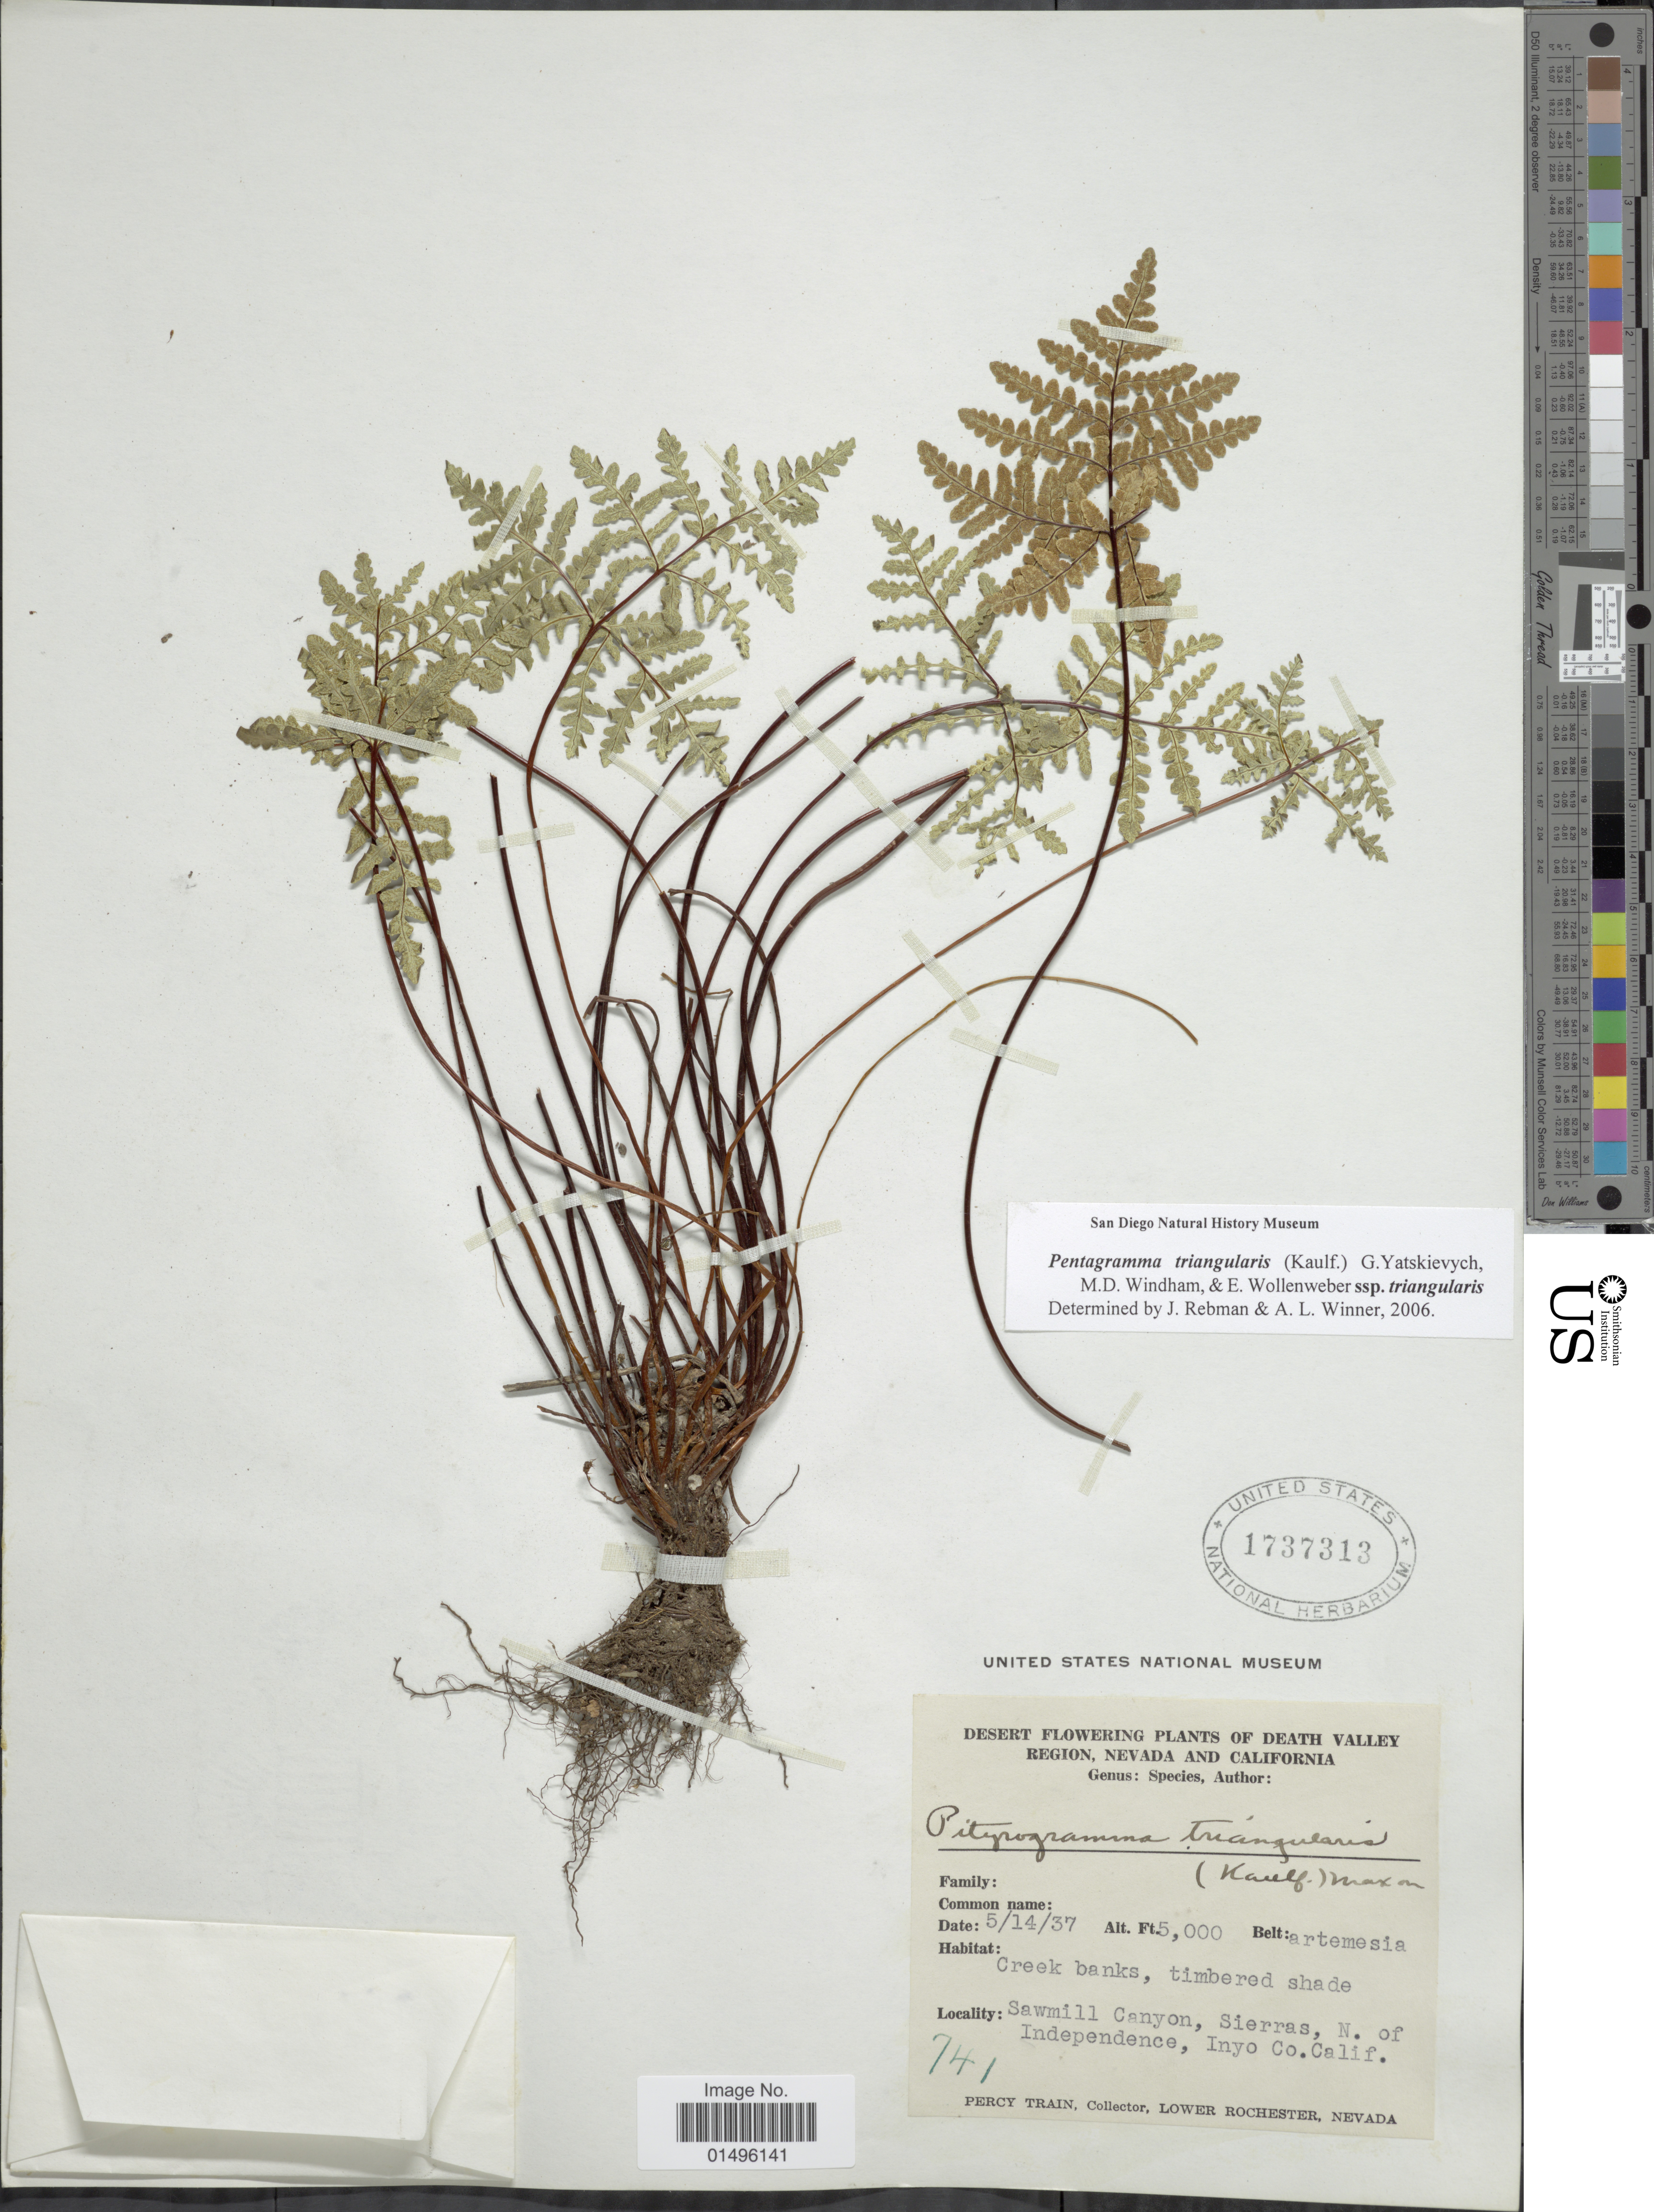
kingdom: Plantae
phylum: Tracheophyta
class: Polypodiopsida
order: Polypodiales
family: Pteridaceae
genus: Pentagramma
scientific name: Pentagramma triangularis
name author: (Kaulf.) Yatsk. et al.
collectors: P. Train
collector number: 741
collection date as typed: Transcribed d/m/y: 14/5/37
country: United States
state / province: California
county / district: Inyo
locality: Death Valley Region, Nevada and California, Swamill Canyon, Sierras, N. of Independence, Inyo Co.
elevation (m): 1524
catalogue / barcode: US 1737313